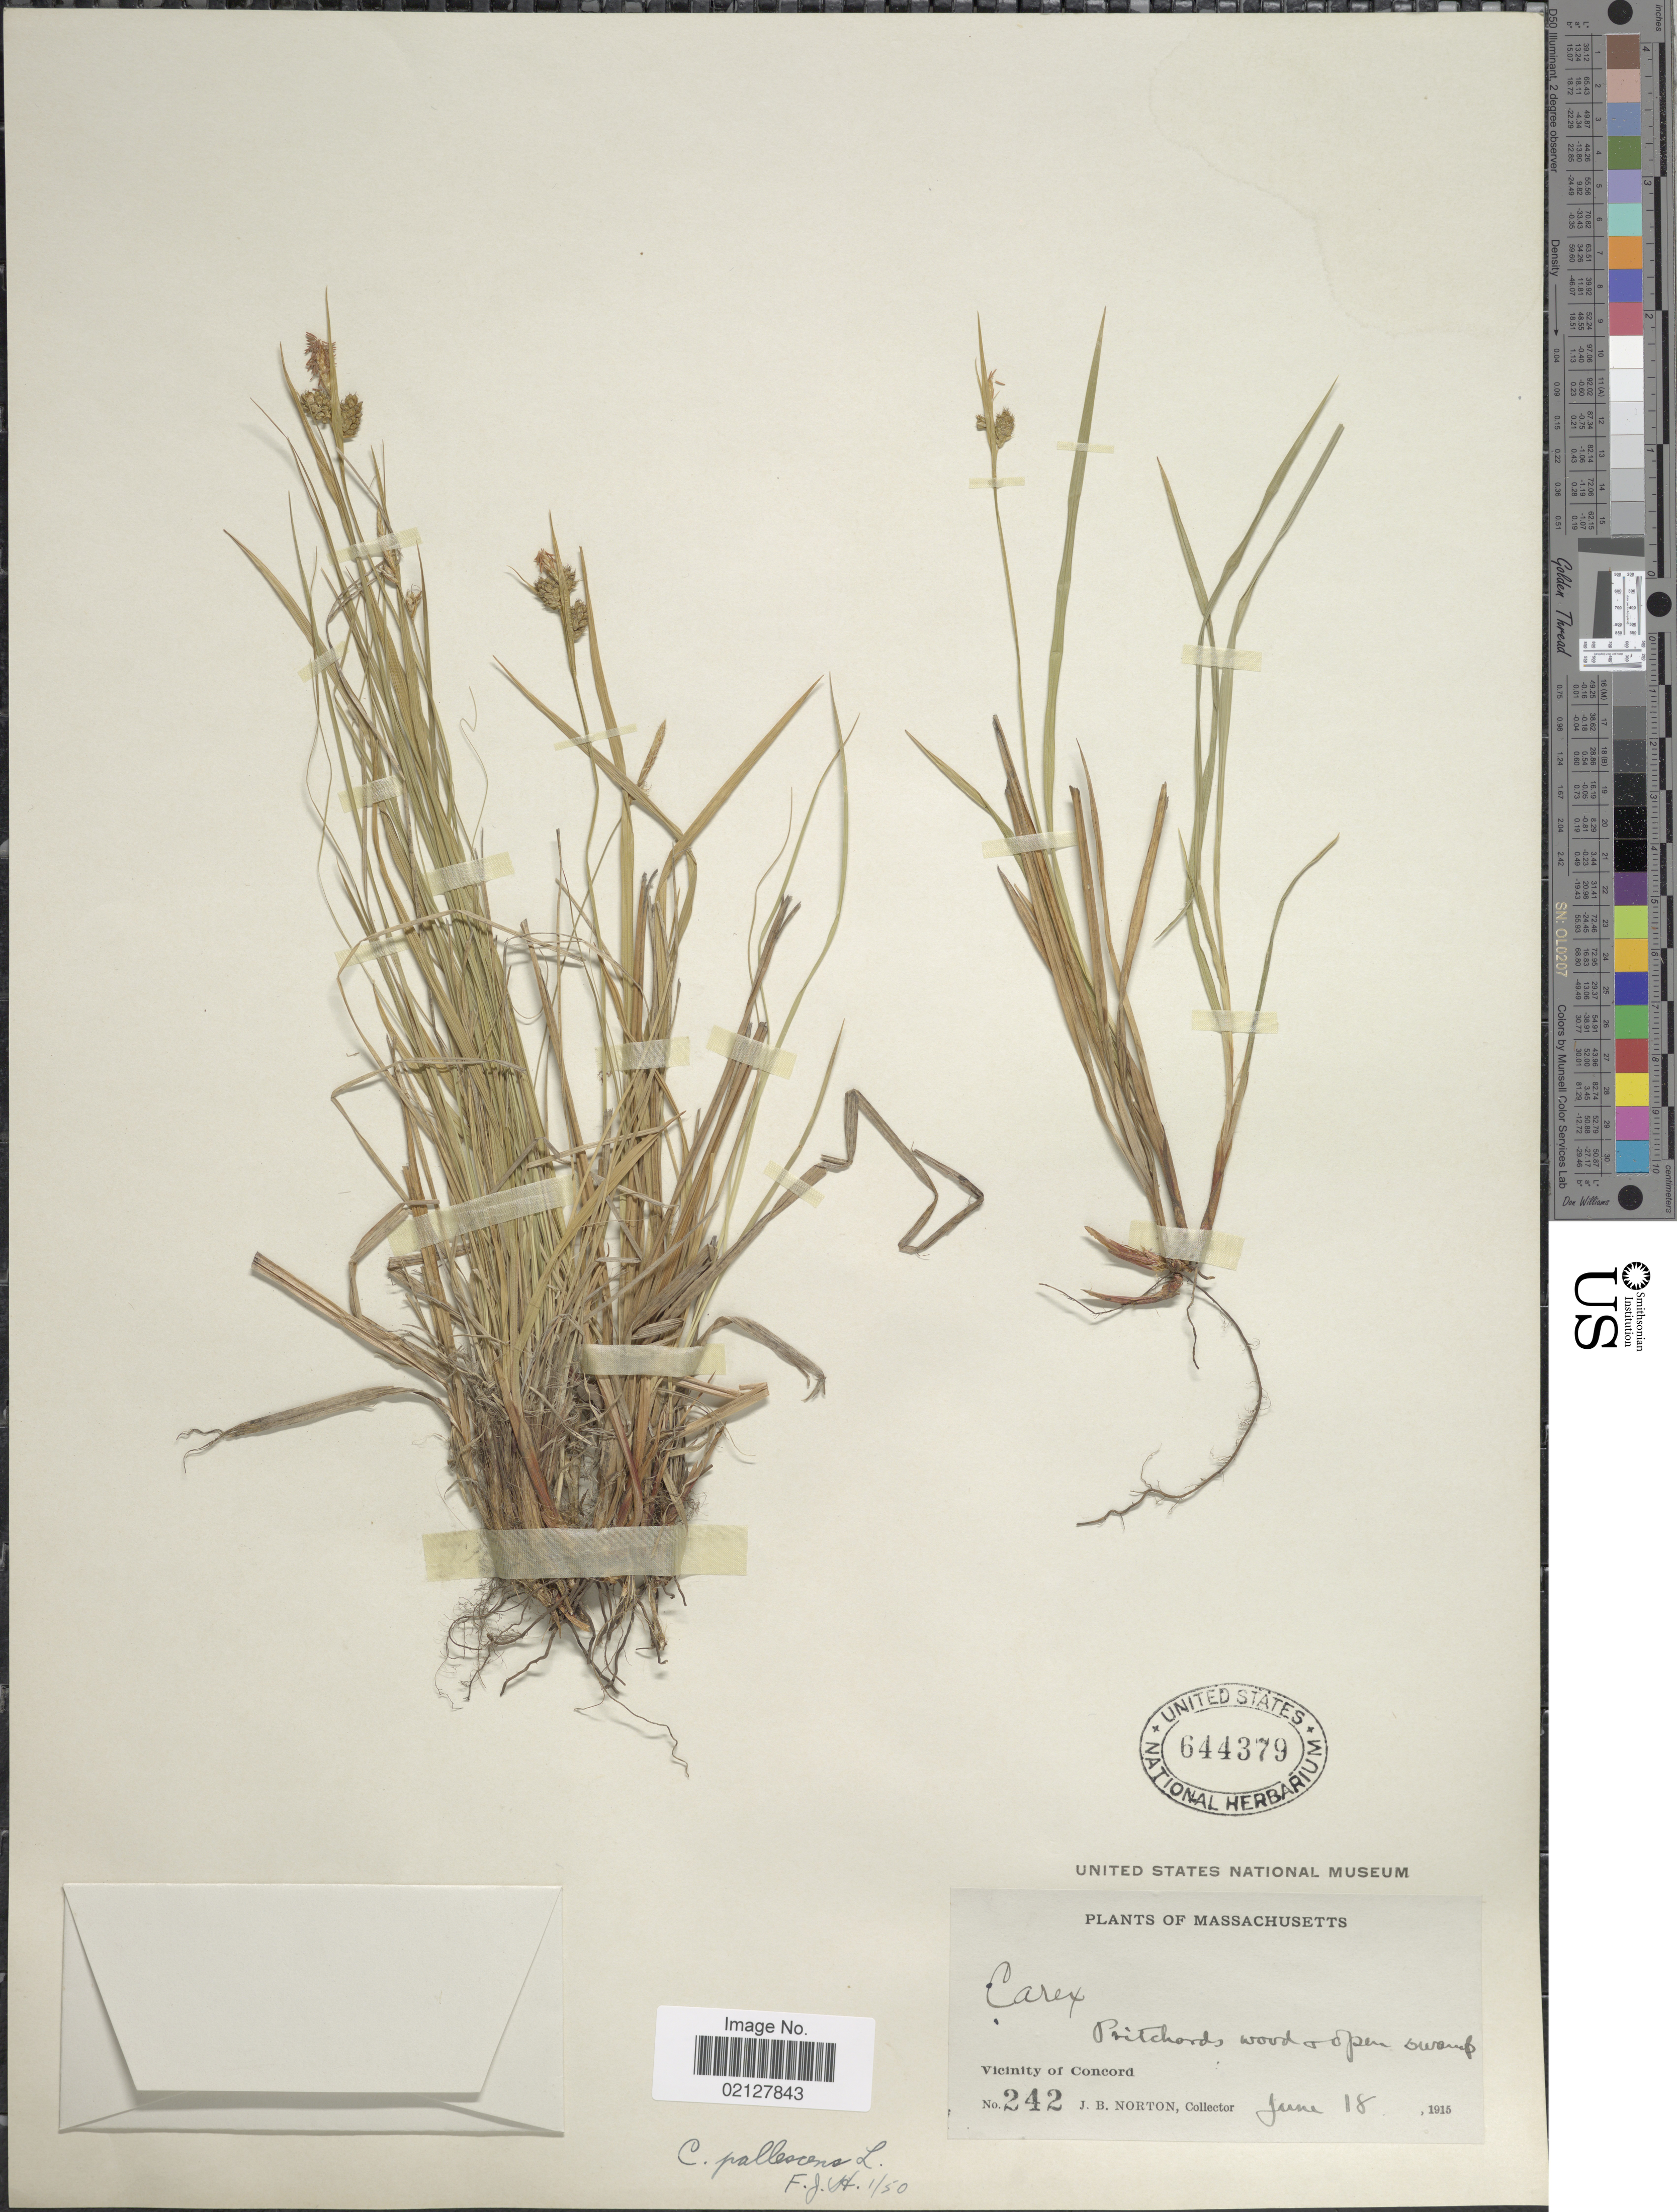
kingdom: Plantae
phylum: Tracheophyta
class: Liliopsida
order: Poales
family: Cyperaceae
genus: Carex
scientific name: Carex pallescens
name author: L.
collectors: J. B. Norton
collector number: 242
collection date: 1915-06-18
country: United States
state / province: Massachusetts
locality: Pritchards wood + open swamp. Vicinity of Concord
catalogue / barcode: US 644379